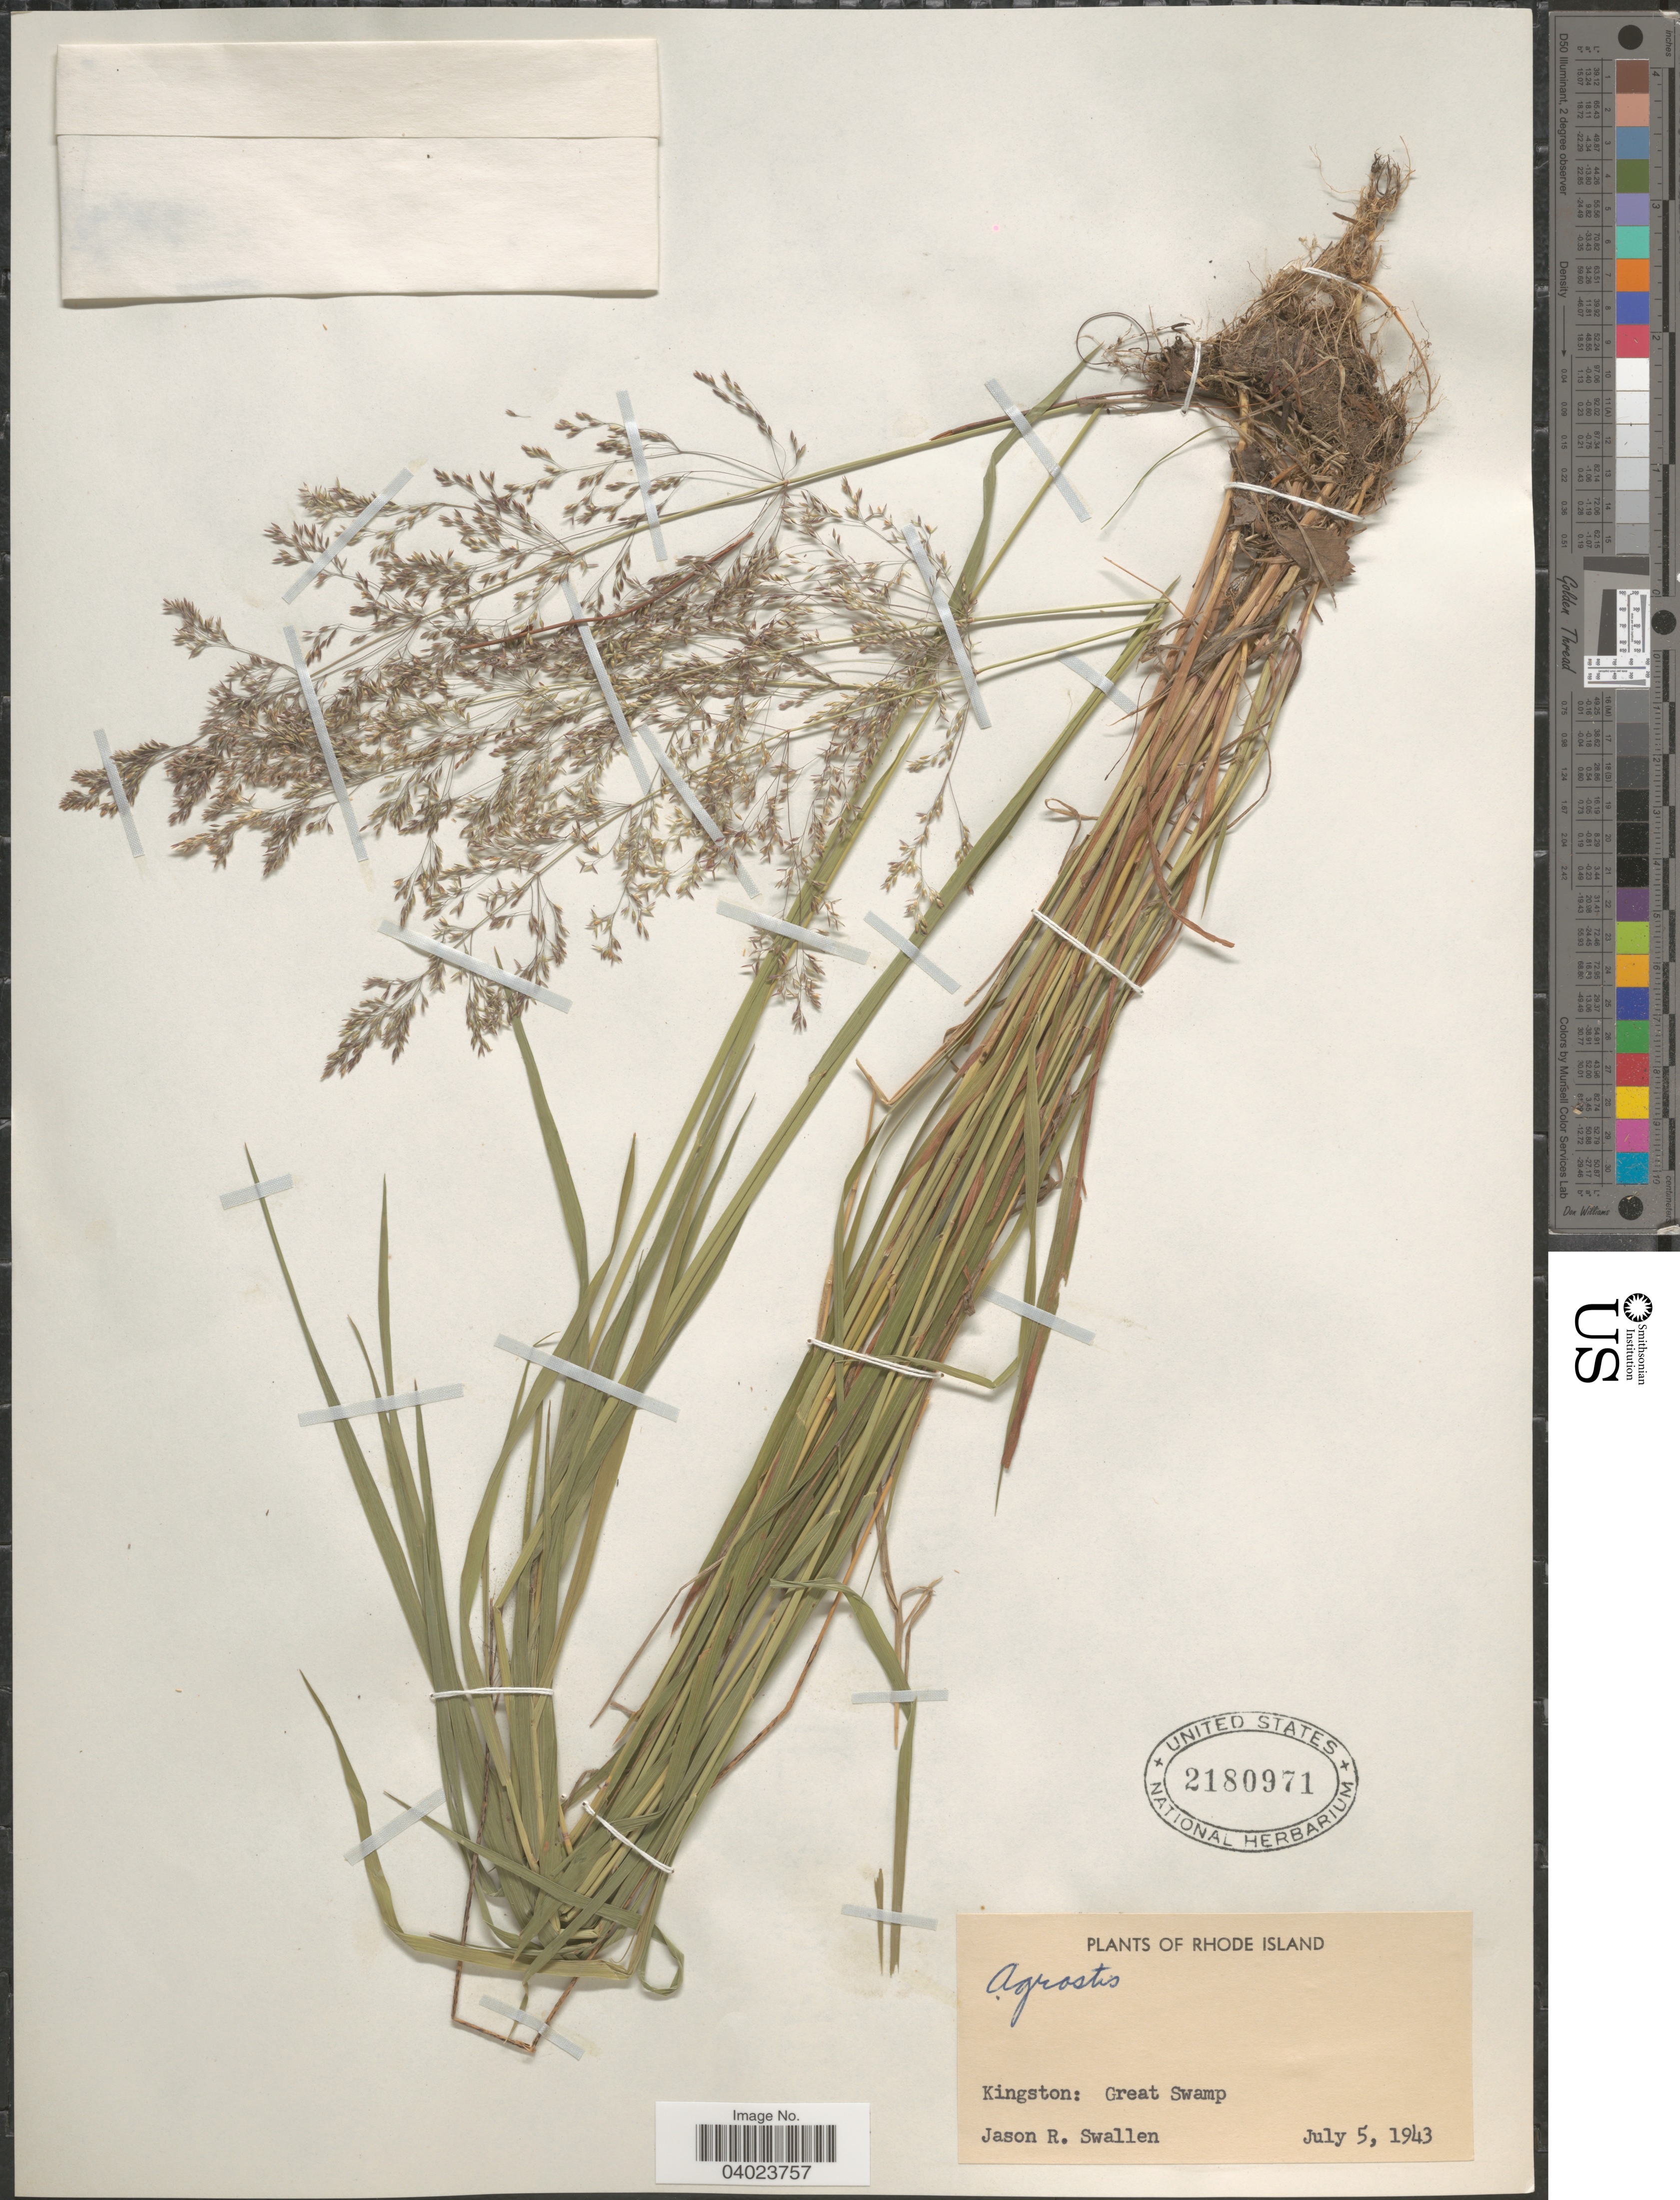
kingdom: Plantae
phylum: Tracheophyta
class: Liliopsida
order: Poales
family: Poaceae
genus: Agrostis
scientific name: Agrostis sp.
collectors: J. R. Swallen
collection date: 1943-07-05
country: United States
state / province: Rhode Island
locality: Kingston: Great Swamp.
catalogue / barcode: US 2180971